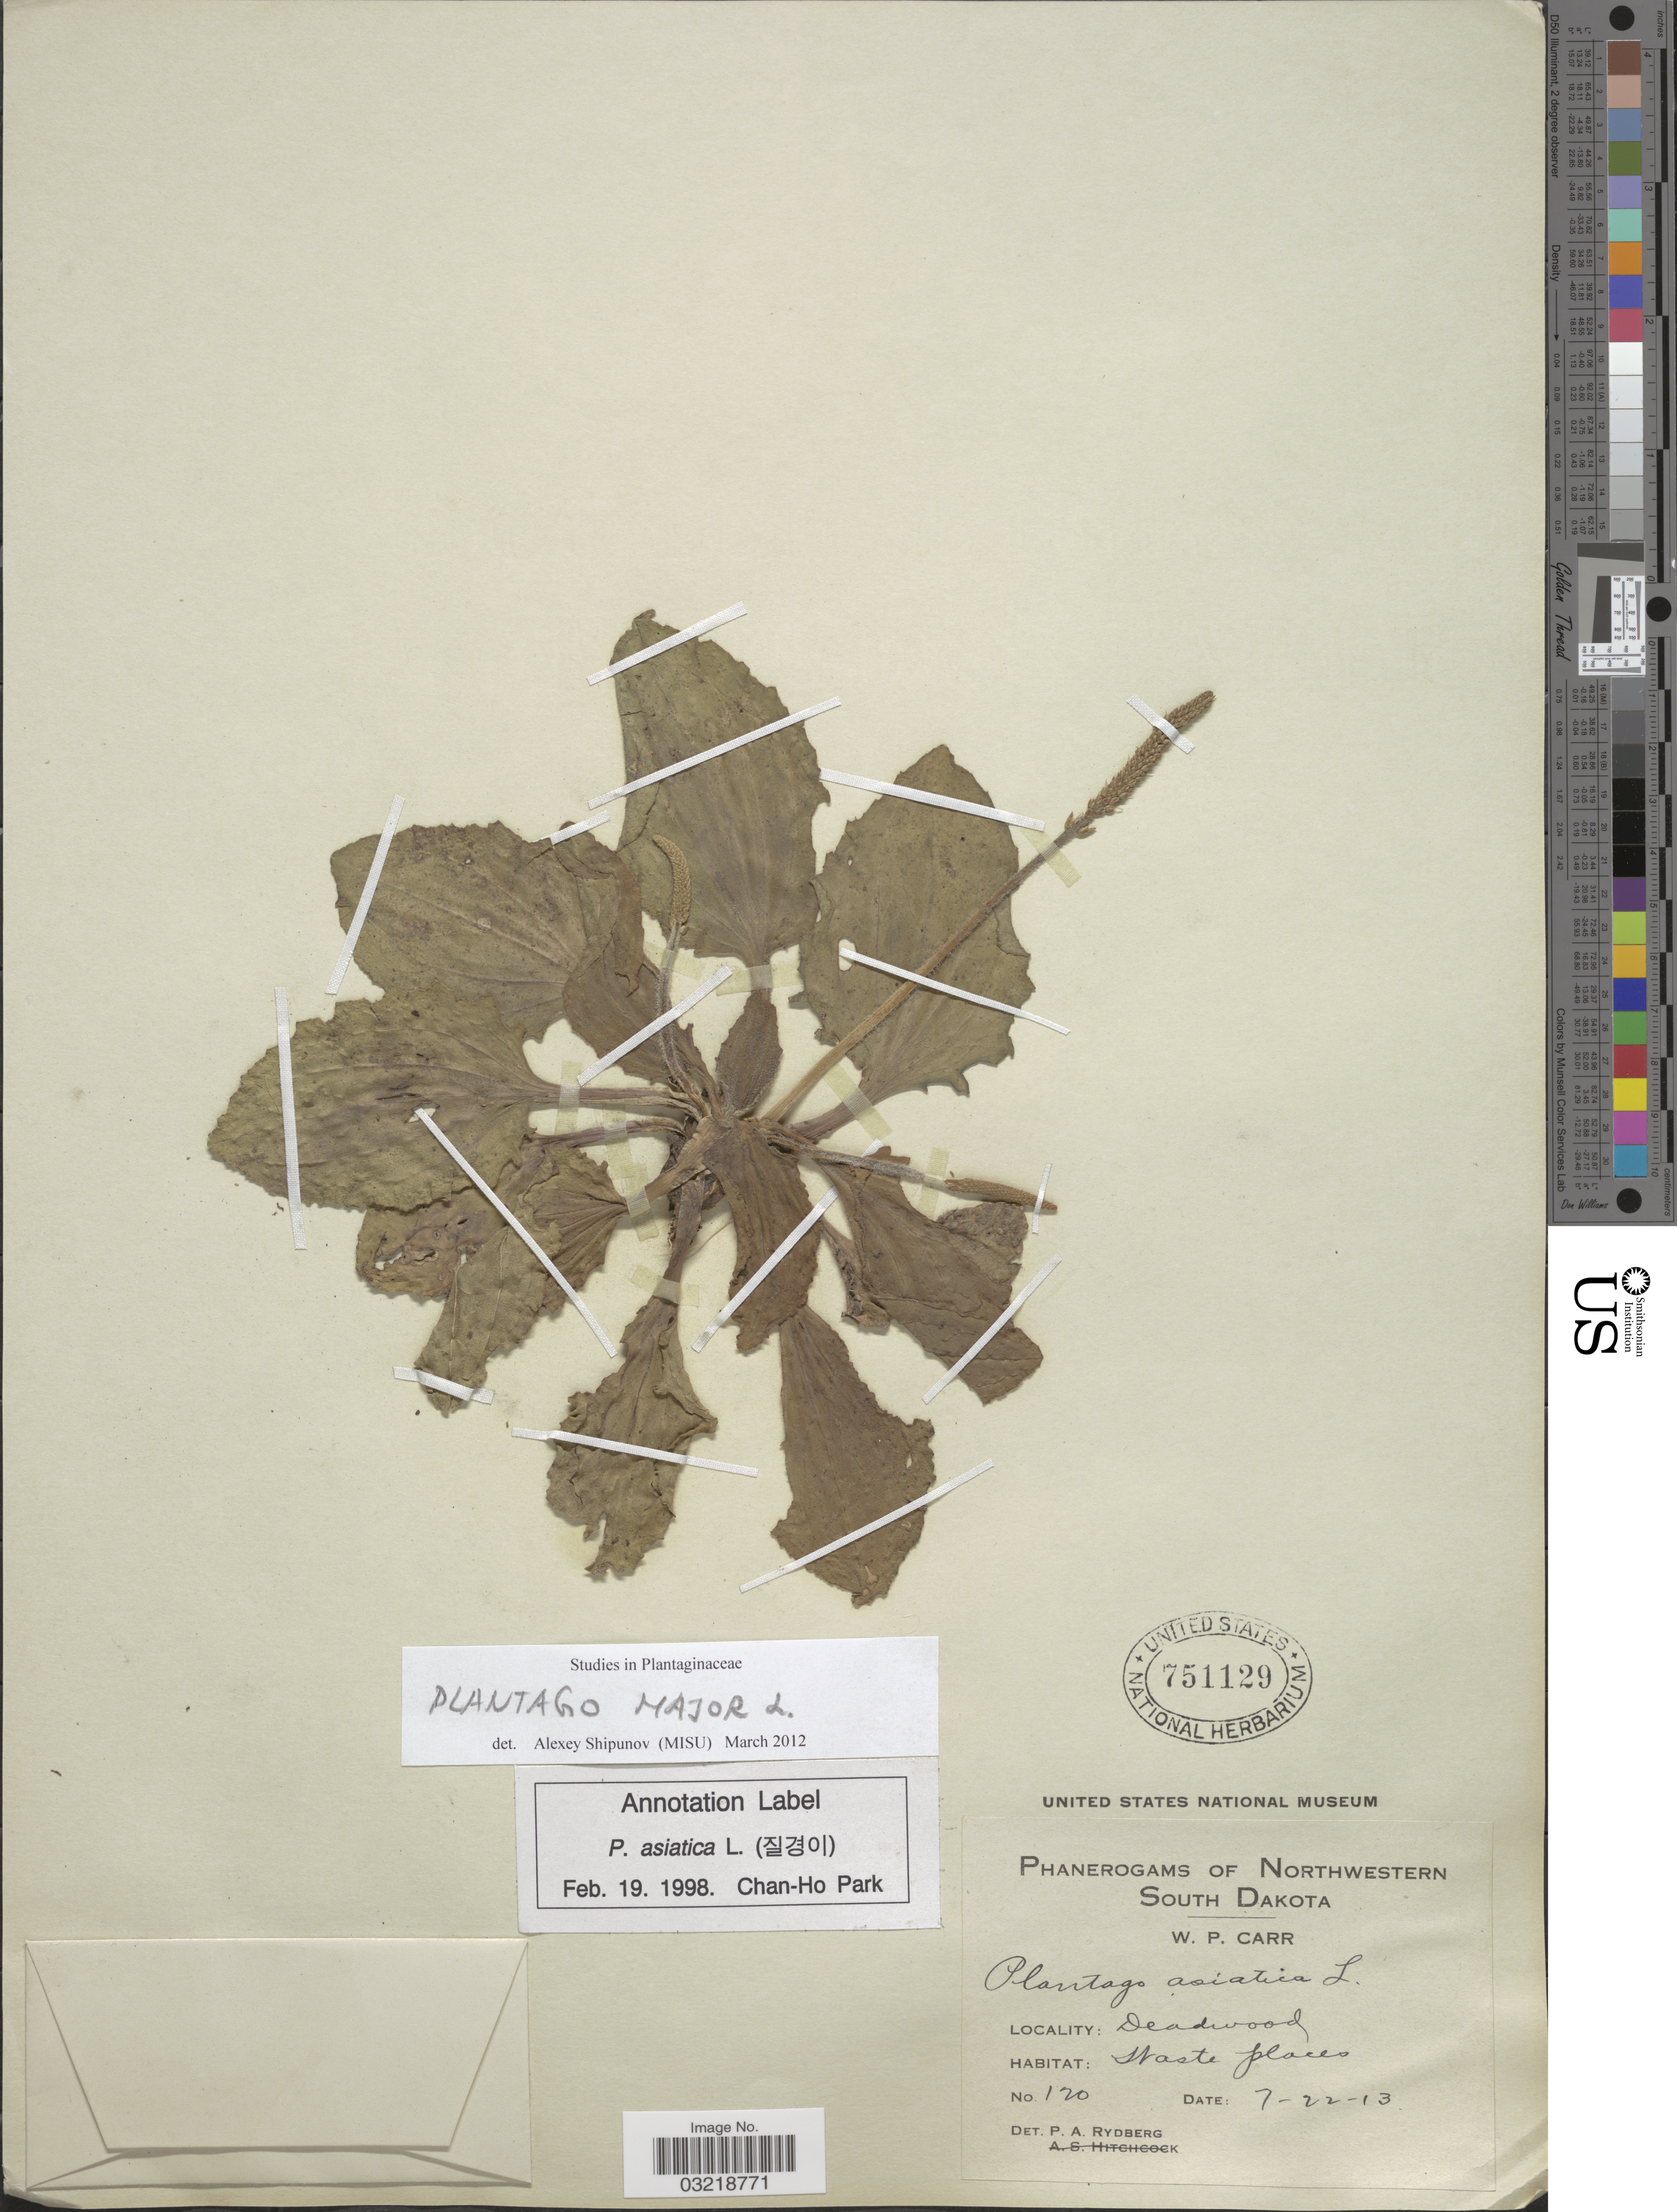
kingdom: Plantae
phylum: Tracheophyta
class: Magnoliopsida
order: Lamiales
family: Plantaginaceae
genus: Plantago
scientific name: Plantago major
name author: L.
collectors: W. Carr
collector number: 120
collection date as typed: Transcribed d/m/y: 22/7/13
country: United States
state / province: South Dakota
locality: Northwestern South Dakota. Deadwood.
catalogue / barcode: US 751129